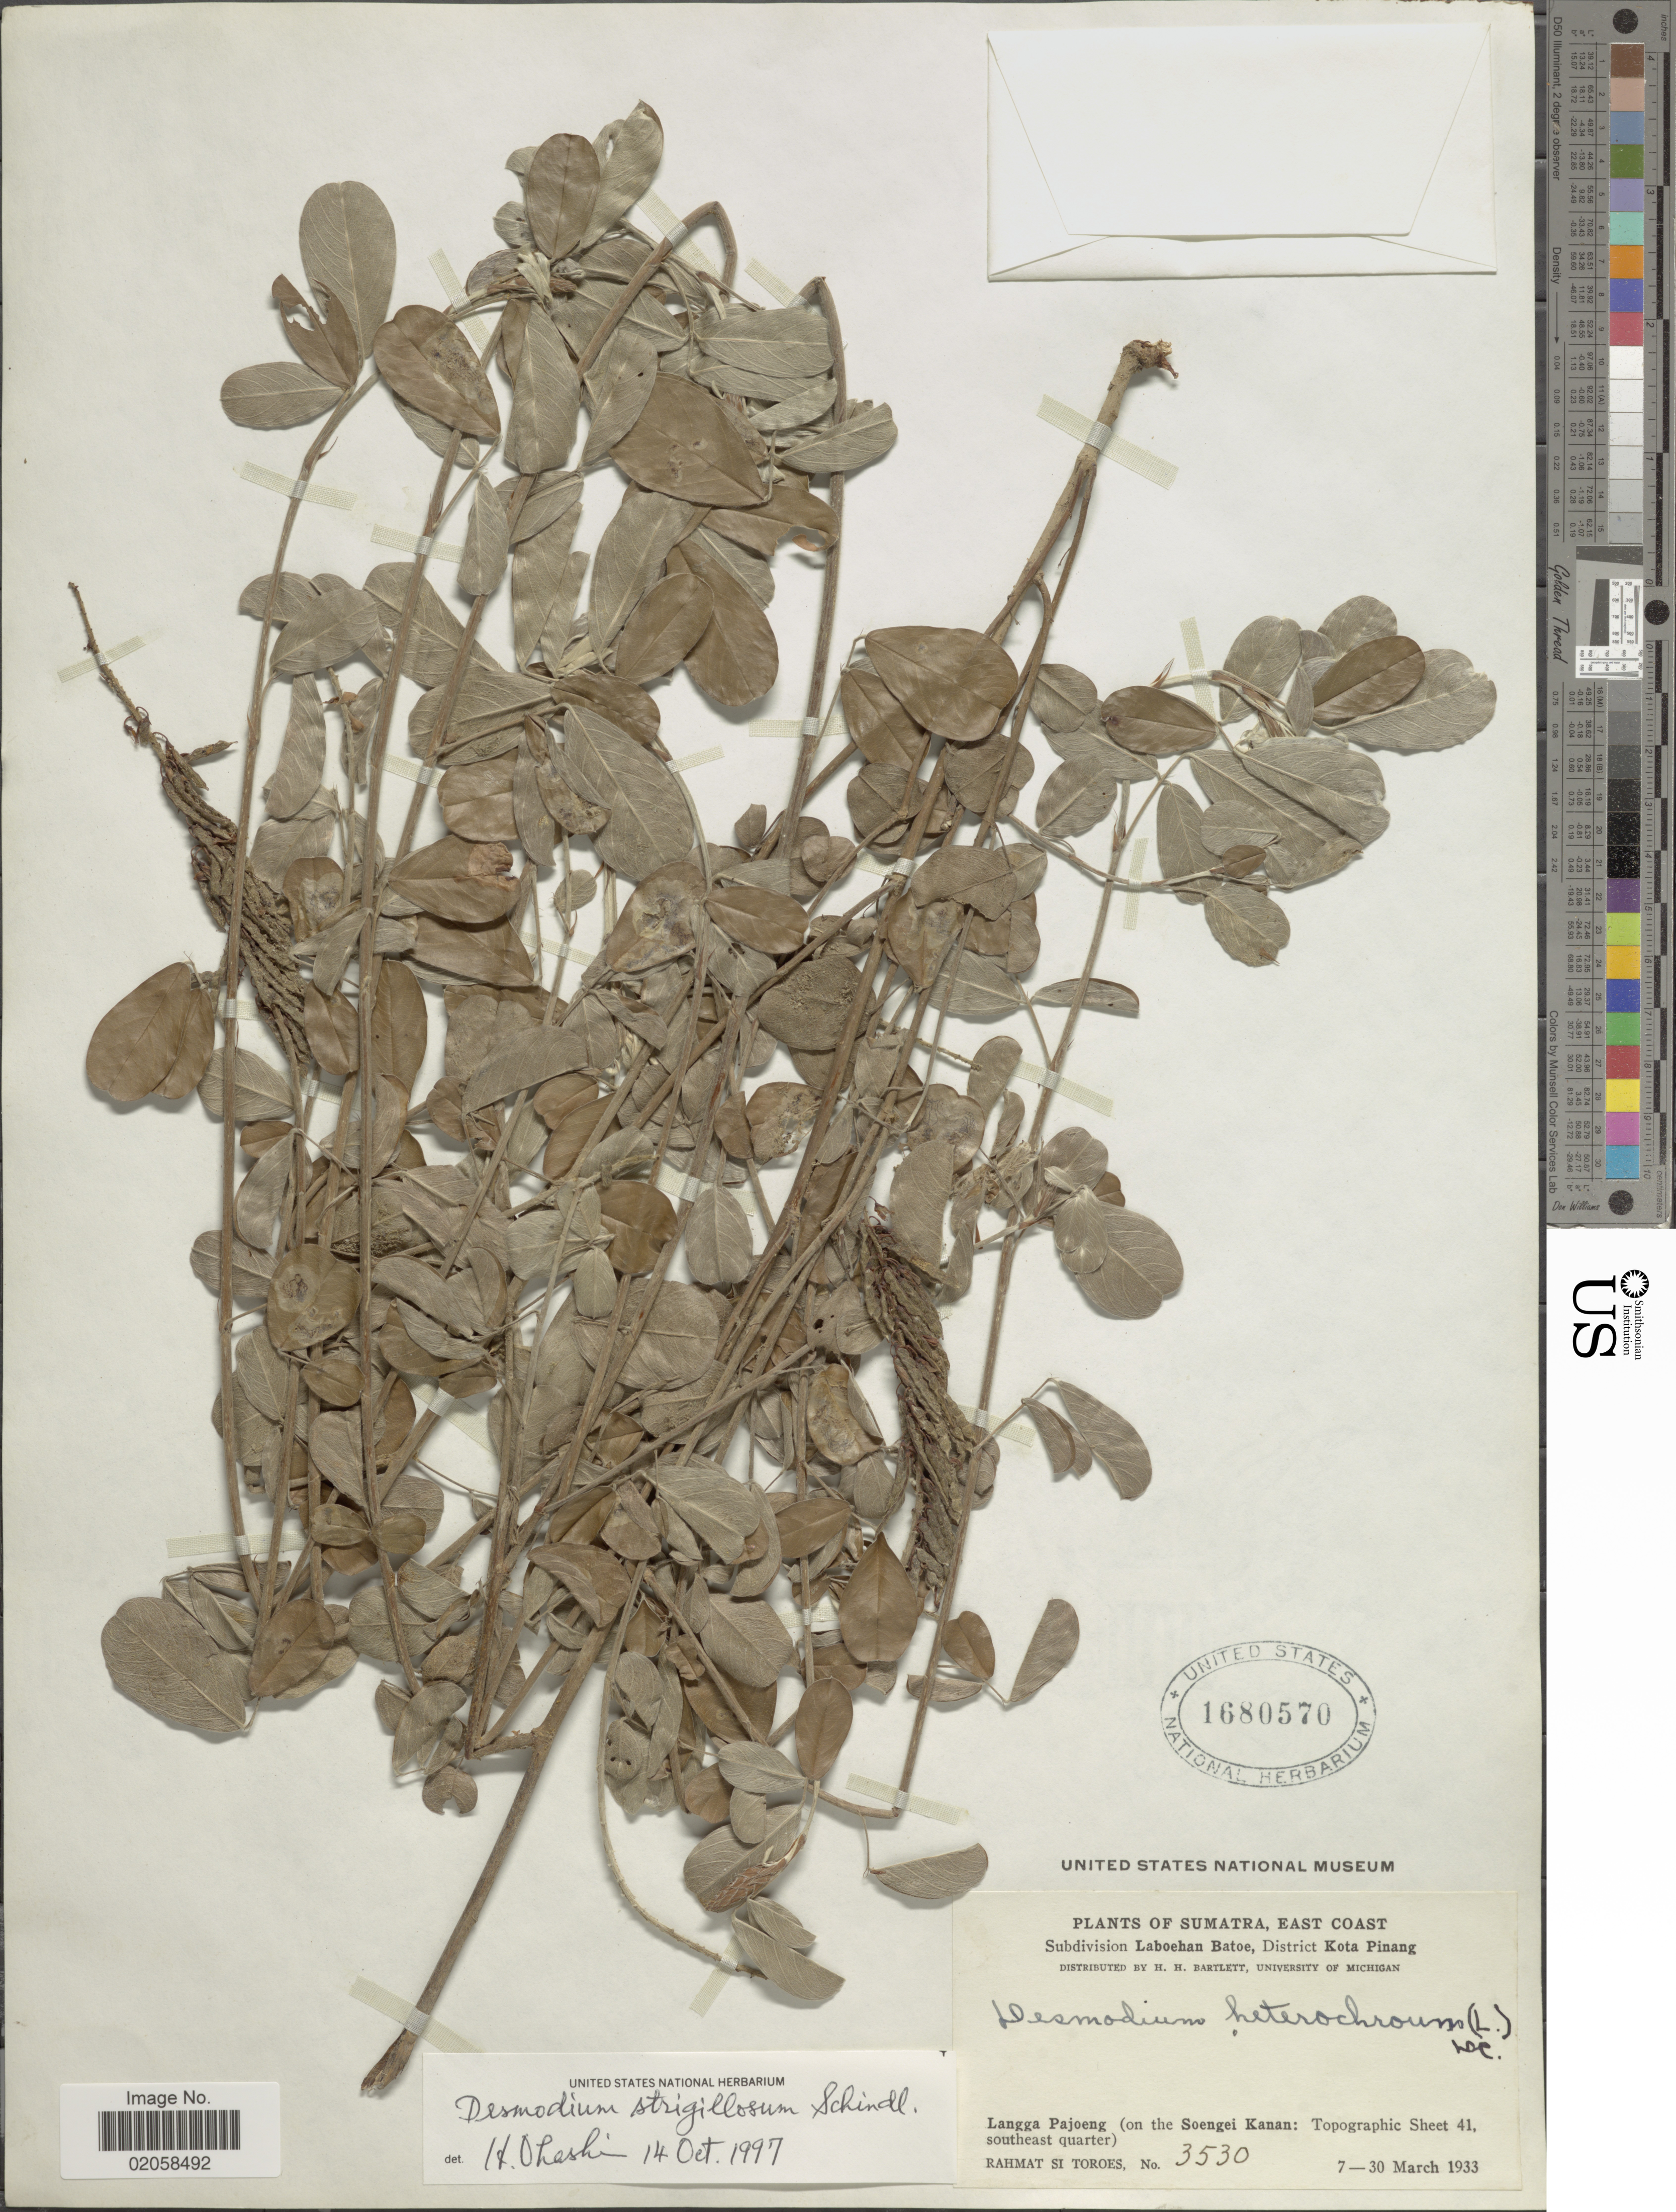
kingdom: Plantae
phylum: Tracheophyta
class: Magnoliopsida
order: Fabales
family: Fabaceae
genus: Grona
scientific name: Grona strigillosa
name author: (Schindl.) H. Ohashi & K. Ohashi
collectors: Rahmat Si Boeea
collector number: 3530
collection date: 1933-03-07/1933-03-30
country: Indonesia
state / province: Sumatra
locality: East Coast, Langga Pajoeng (on the Soengei Kanan: Topgraphic Sheet 41, southeast quarter).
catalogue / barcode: US 1680570